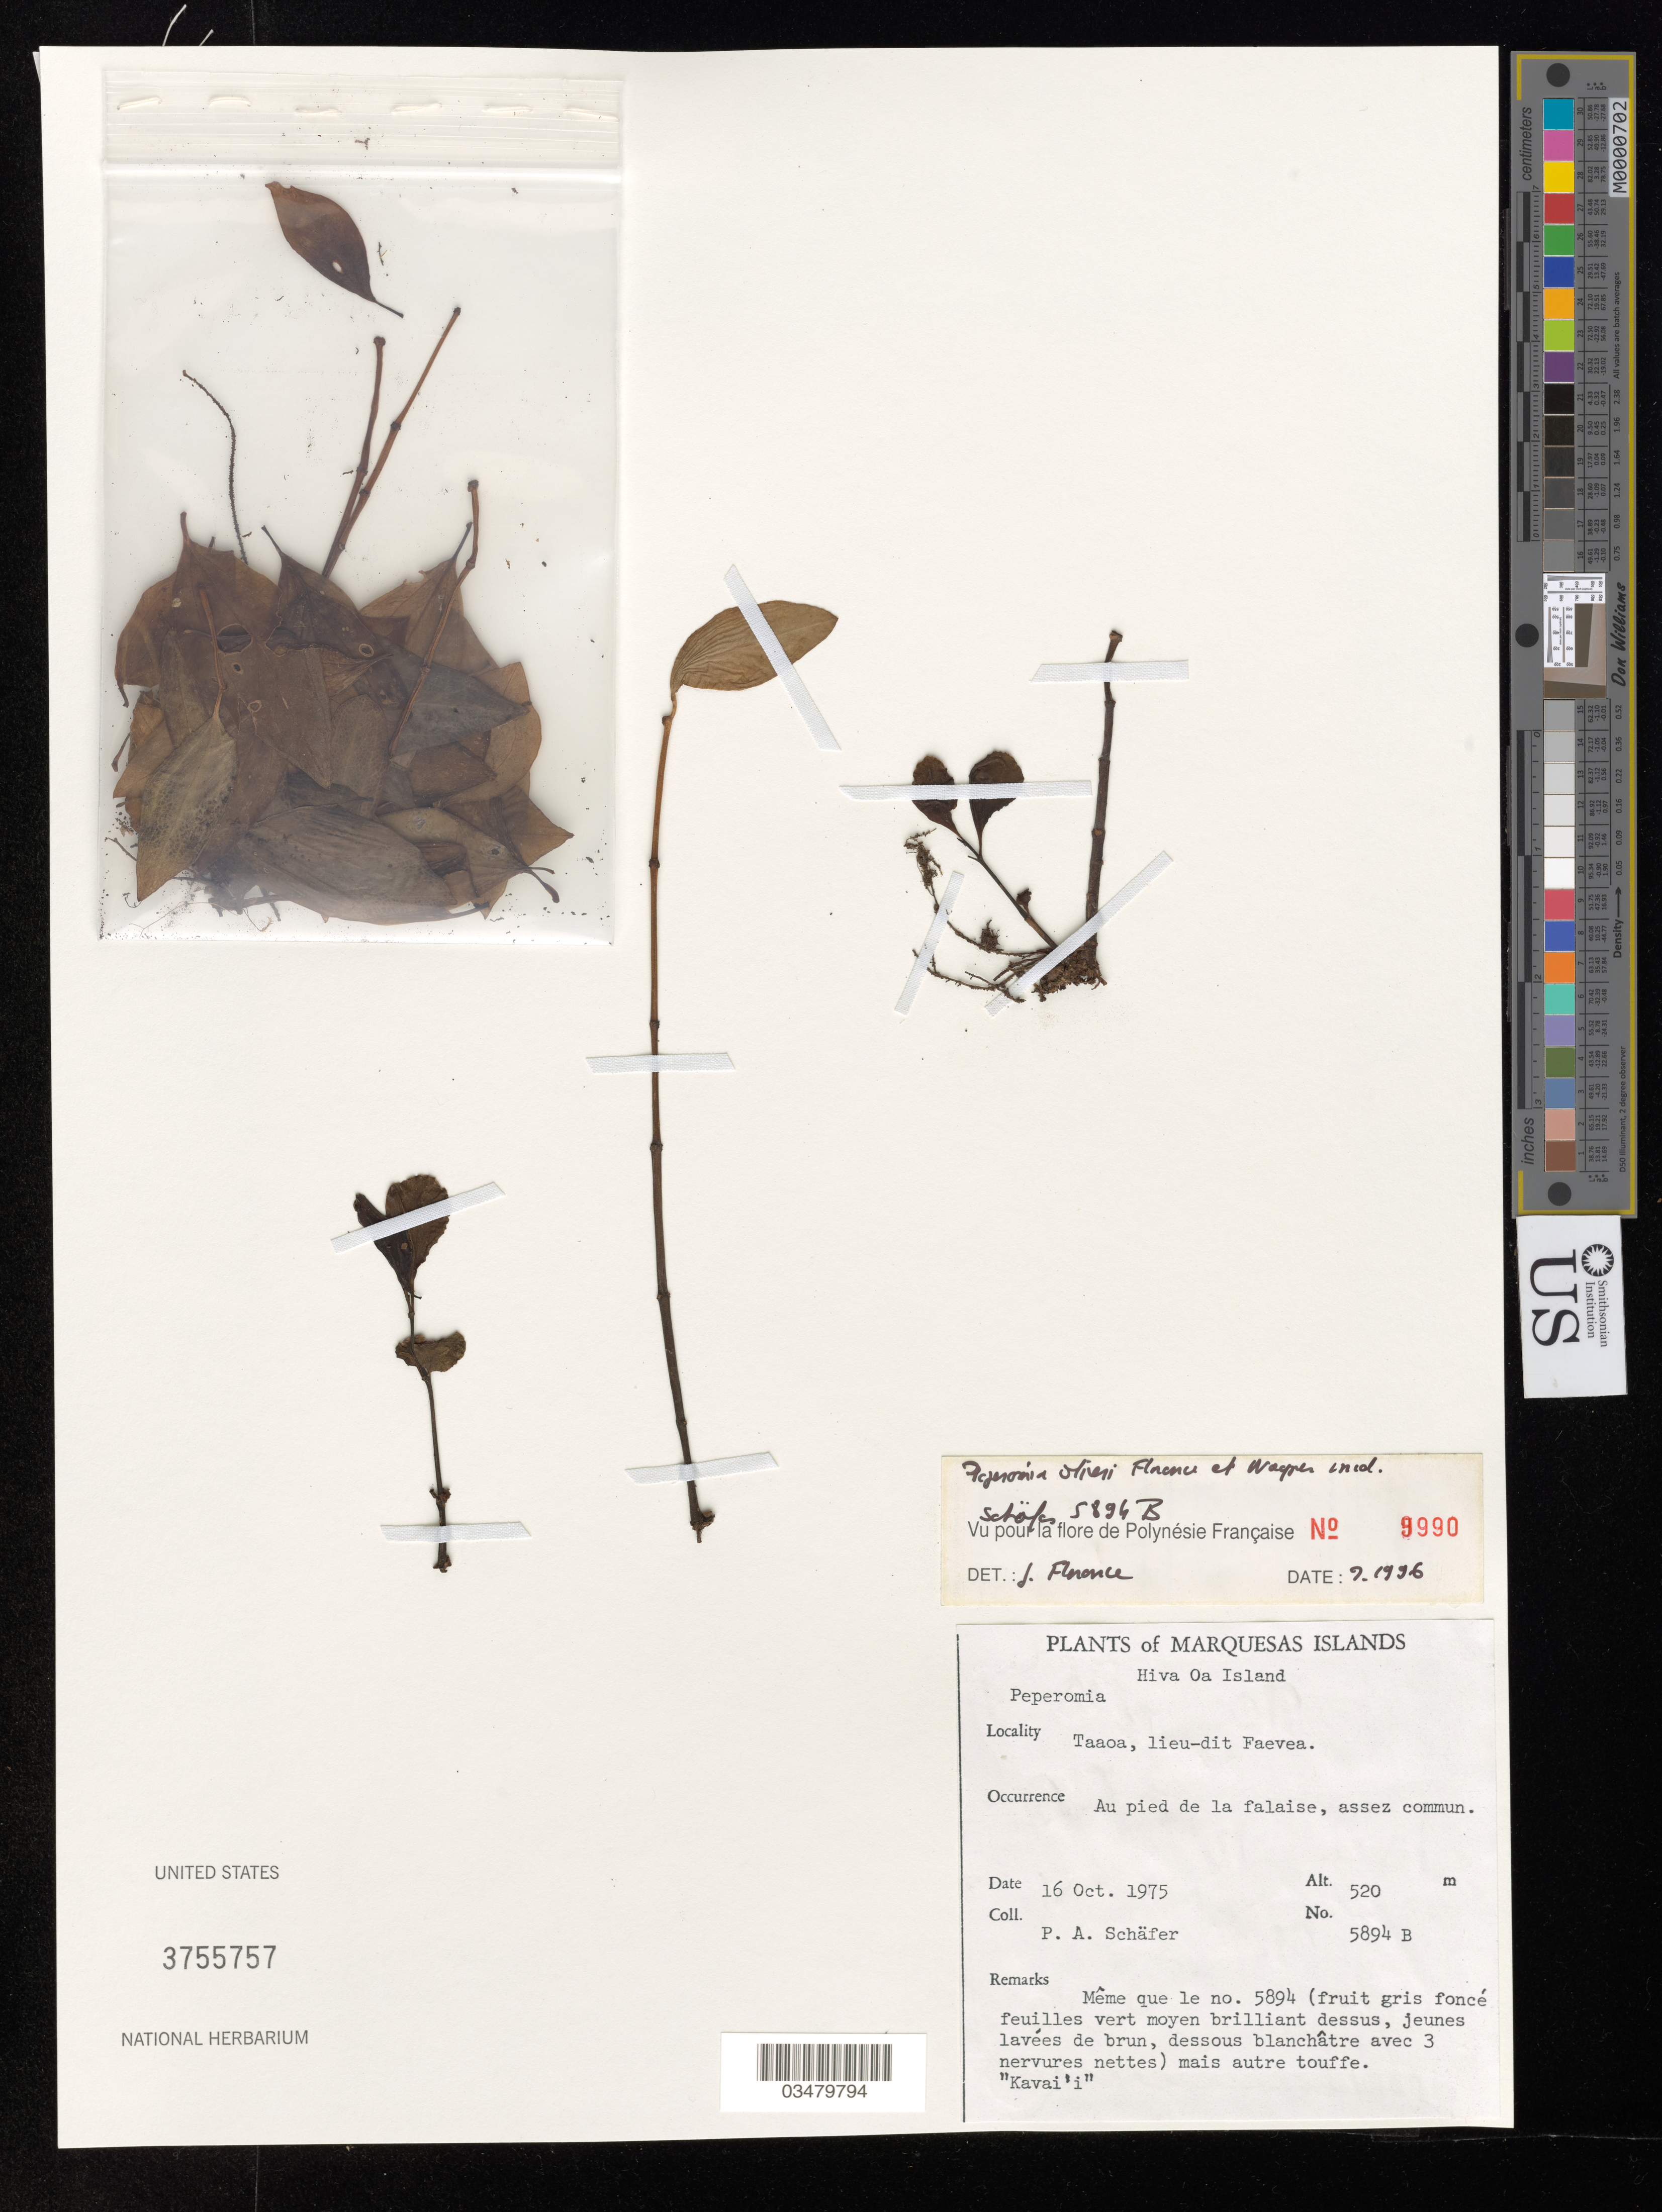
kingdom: Plantae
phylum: Tracheophyta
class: Magnoliopsida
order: Piperales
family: Piperaceae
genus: Peperomia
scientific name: Peperomia oliveri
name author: J. Florence & W.L. Wagner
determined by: Florence, J.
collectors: P. A. Schäfer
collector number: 5894B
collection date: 1975-10-16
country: French Polynesia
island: Hiva Oa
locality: Taaoa, lieu-dit Fa'e ve'a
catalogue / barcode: US 3755757